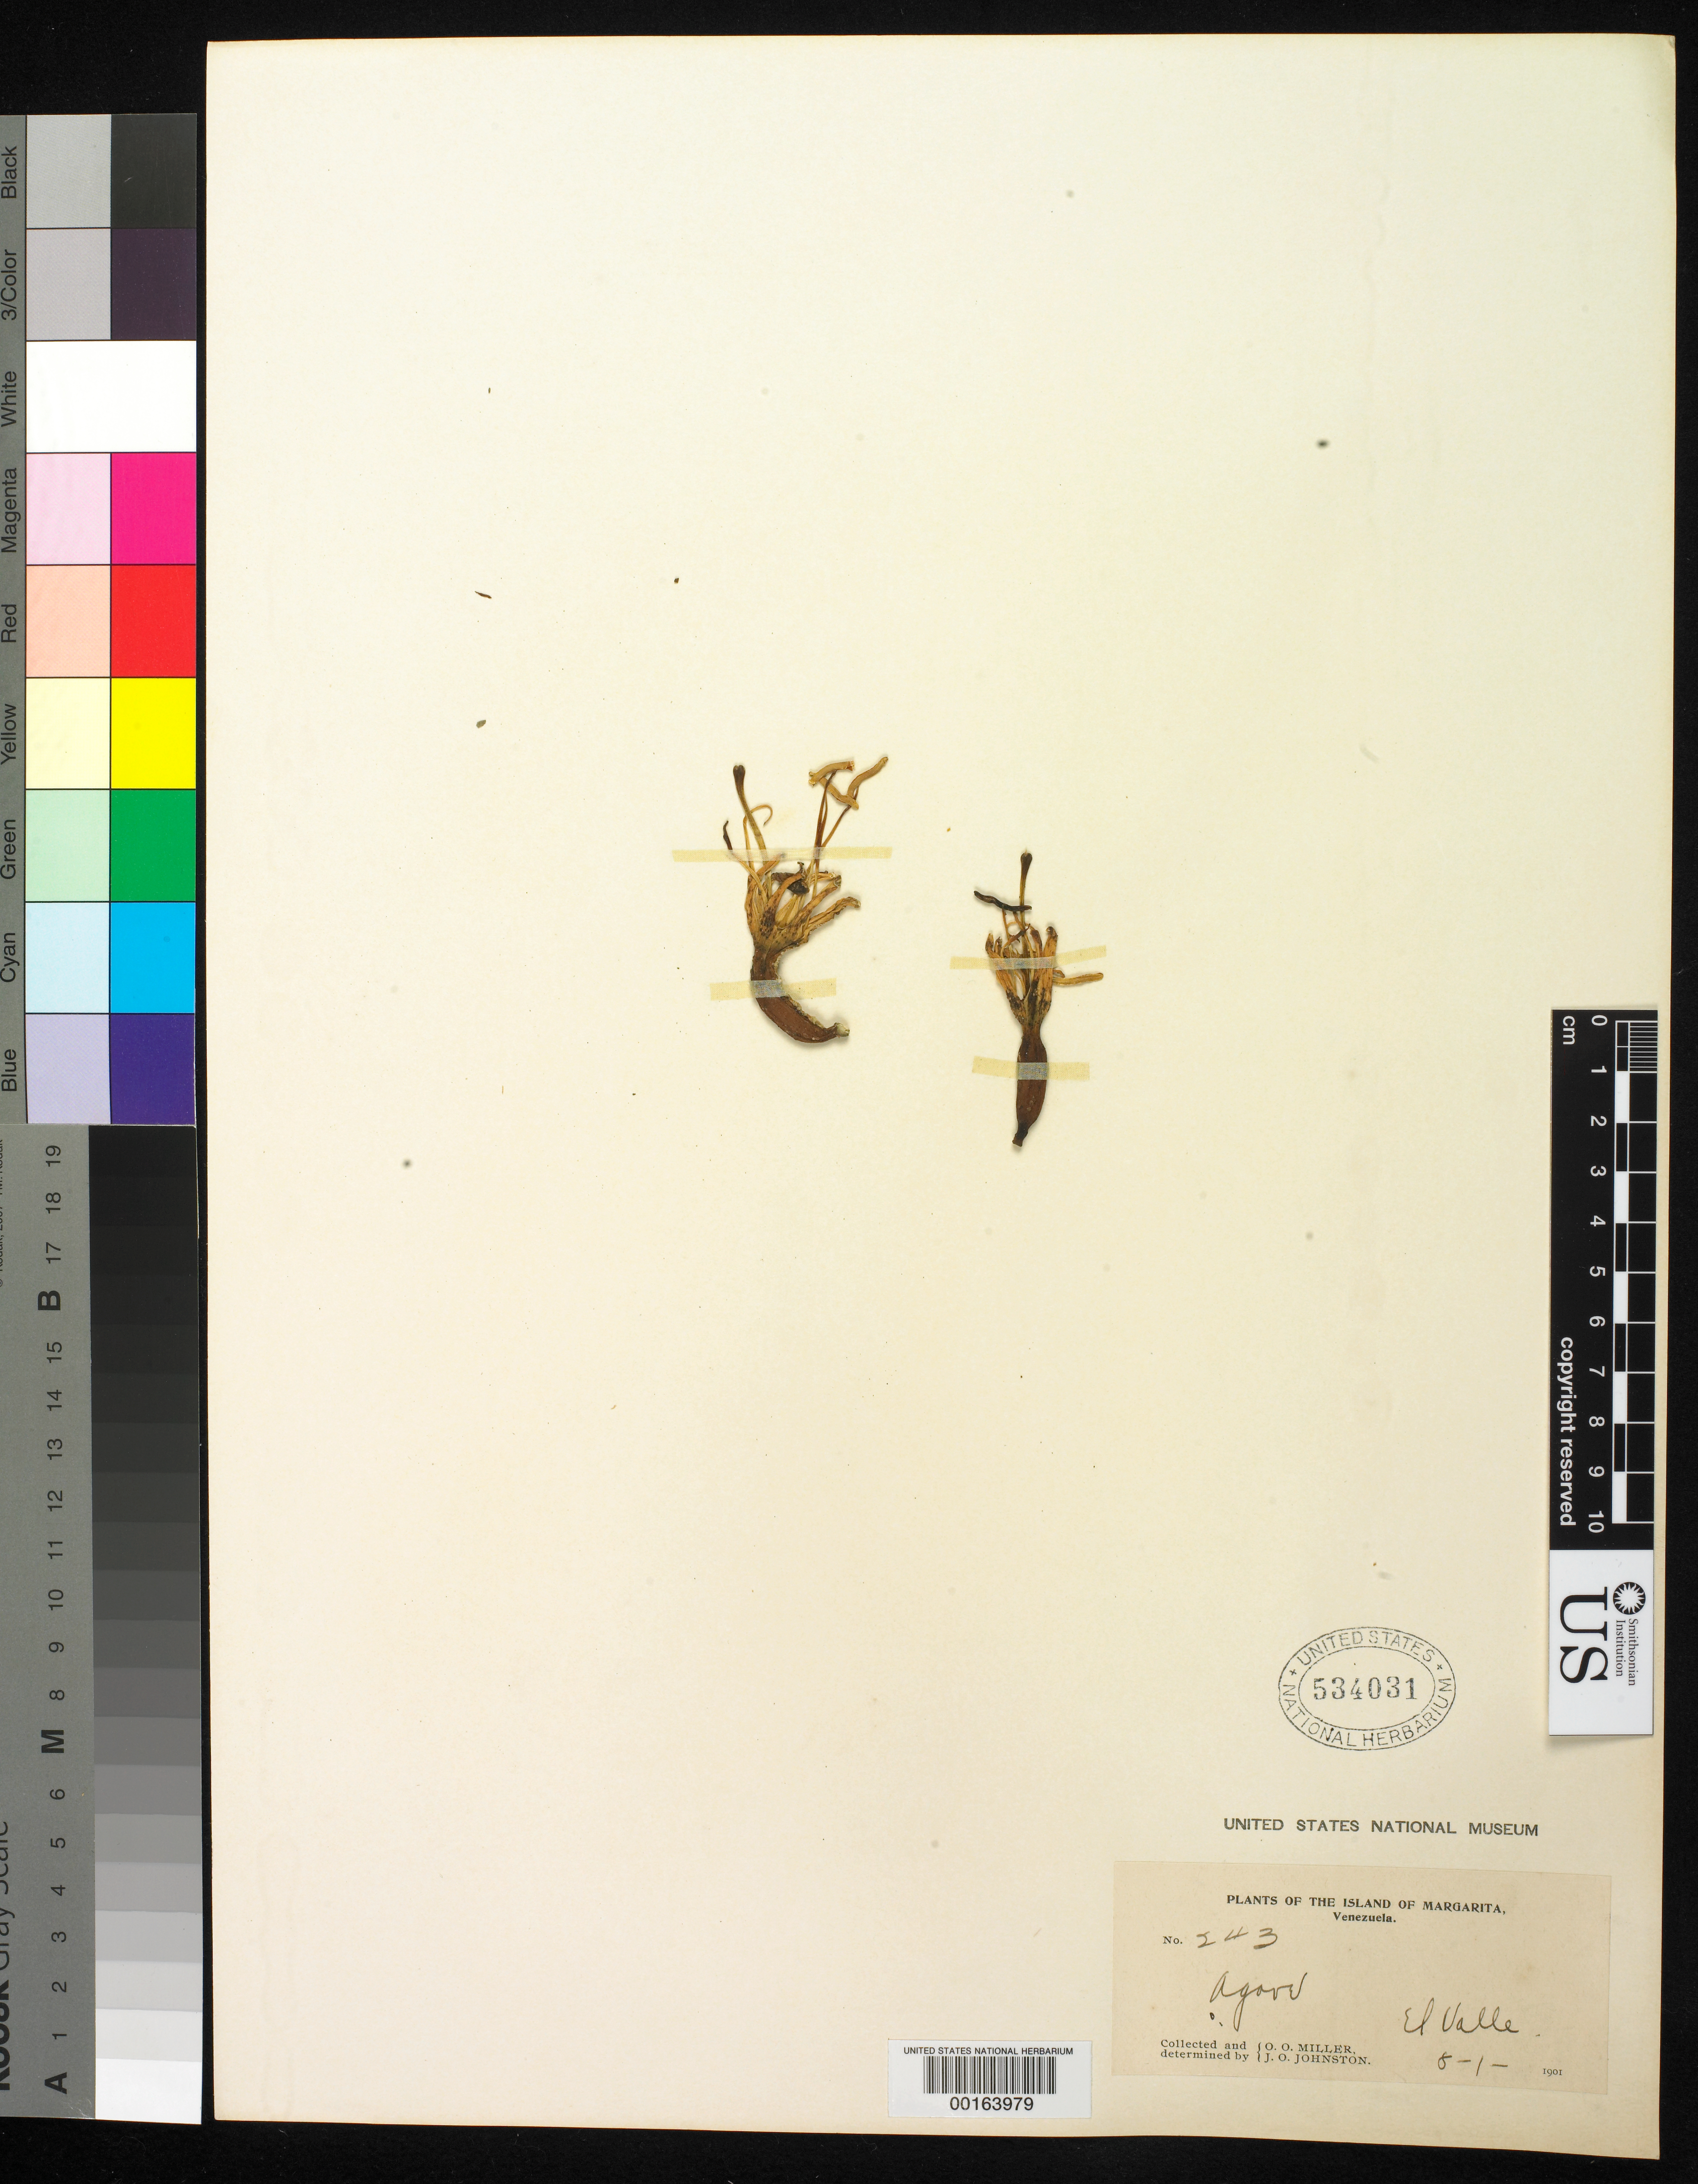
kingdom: Plantae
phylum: Tracheophyta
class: Liliopsida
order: Asparagales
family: Asparagaceae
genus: Agave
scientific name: Agave sp.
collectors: O. O. Miller & J. O. Johnson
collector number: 243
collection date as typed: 05 Jan 1901 or 01 May 1901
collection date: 1901-01-05 or 1901-05-01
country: Venezuela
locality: Island of margarita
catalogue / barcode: US 534031